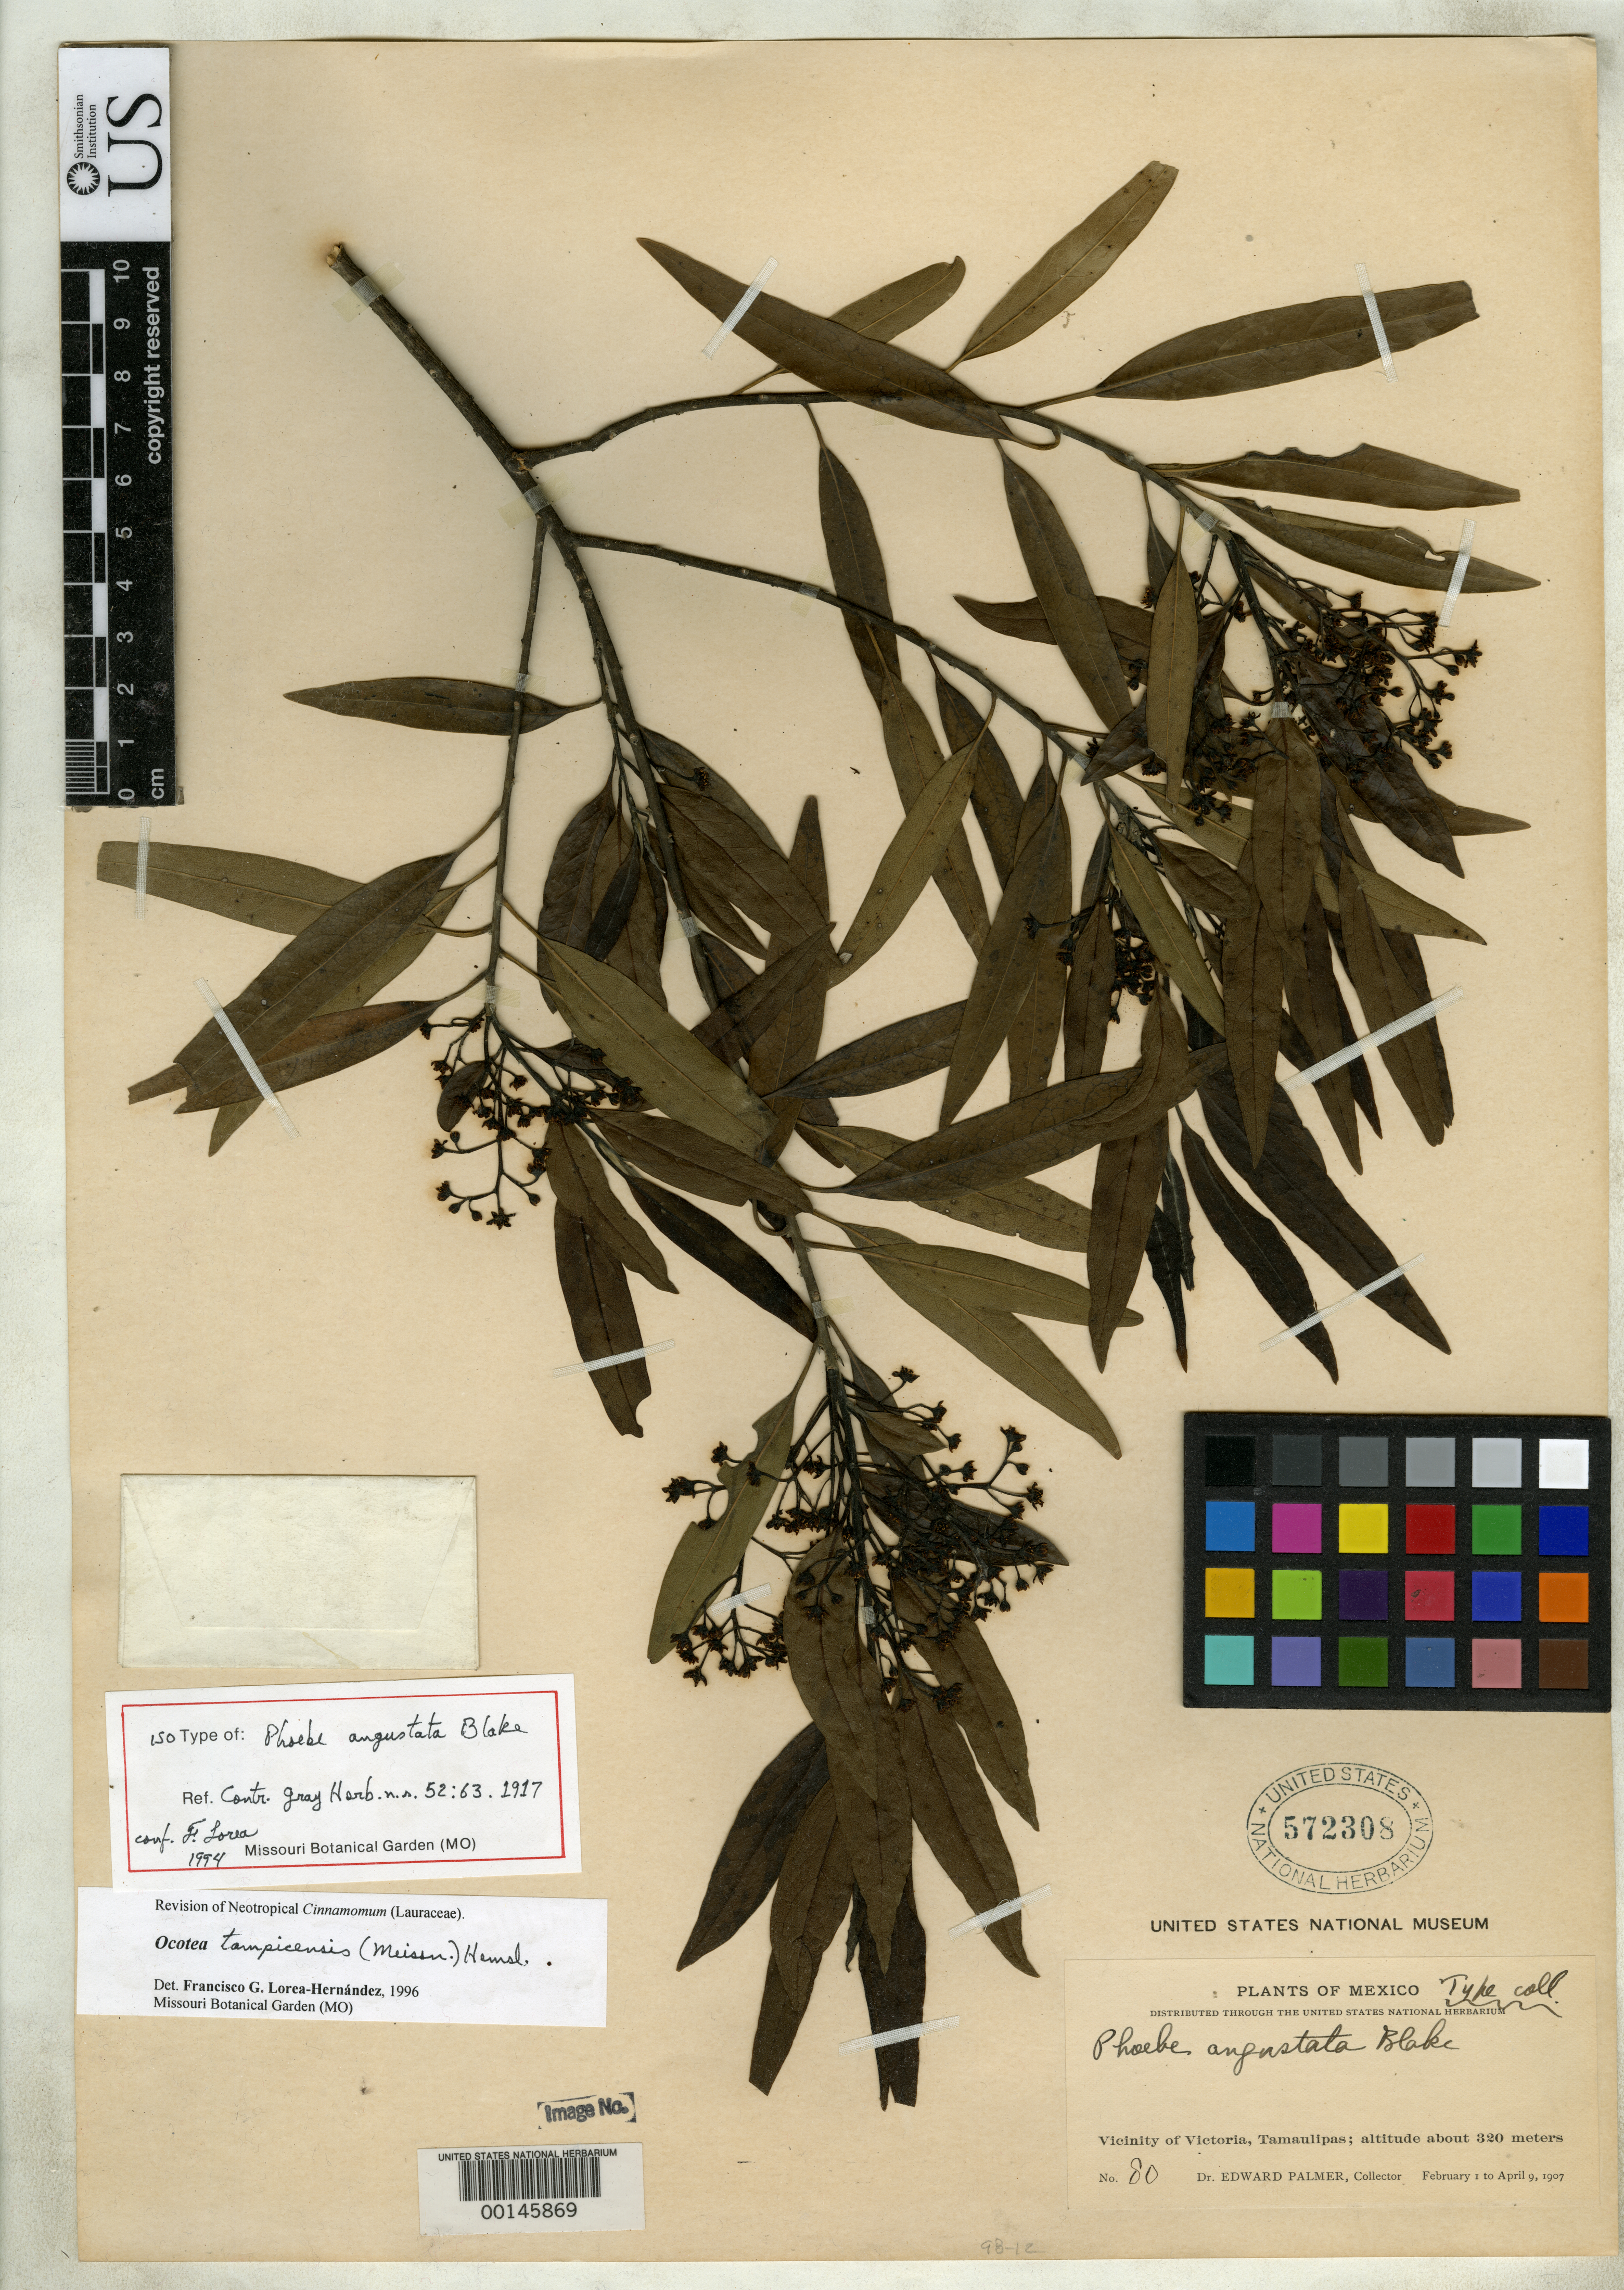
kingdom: Plantae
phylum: Tracheophyta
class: Magnoliopsida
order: Laurales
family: Lauraceae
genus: Phoebe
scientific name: Phoebe angustata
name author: S.F. Blake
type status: Isotype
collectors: E. Palmer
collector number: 80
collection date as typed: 01 Feb 1907 to 09 Apr 1907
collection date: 1907-02-01/1907-04-09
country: Mexico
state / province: Tamaulipas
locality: Vicinity of Victoria.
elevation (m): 320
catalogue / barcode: US 572308